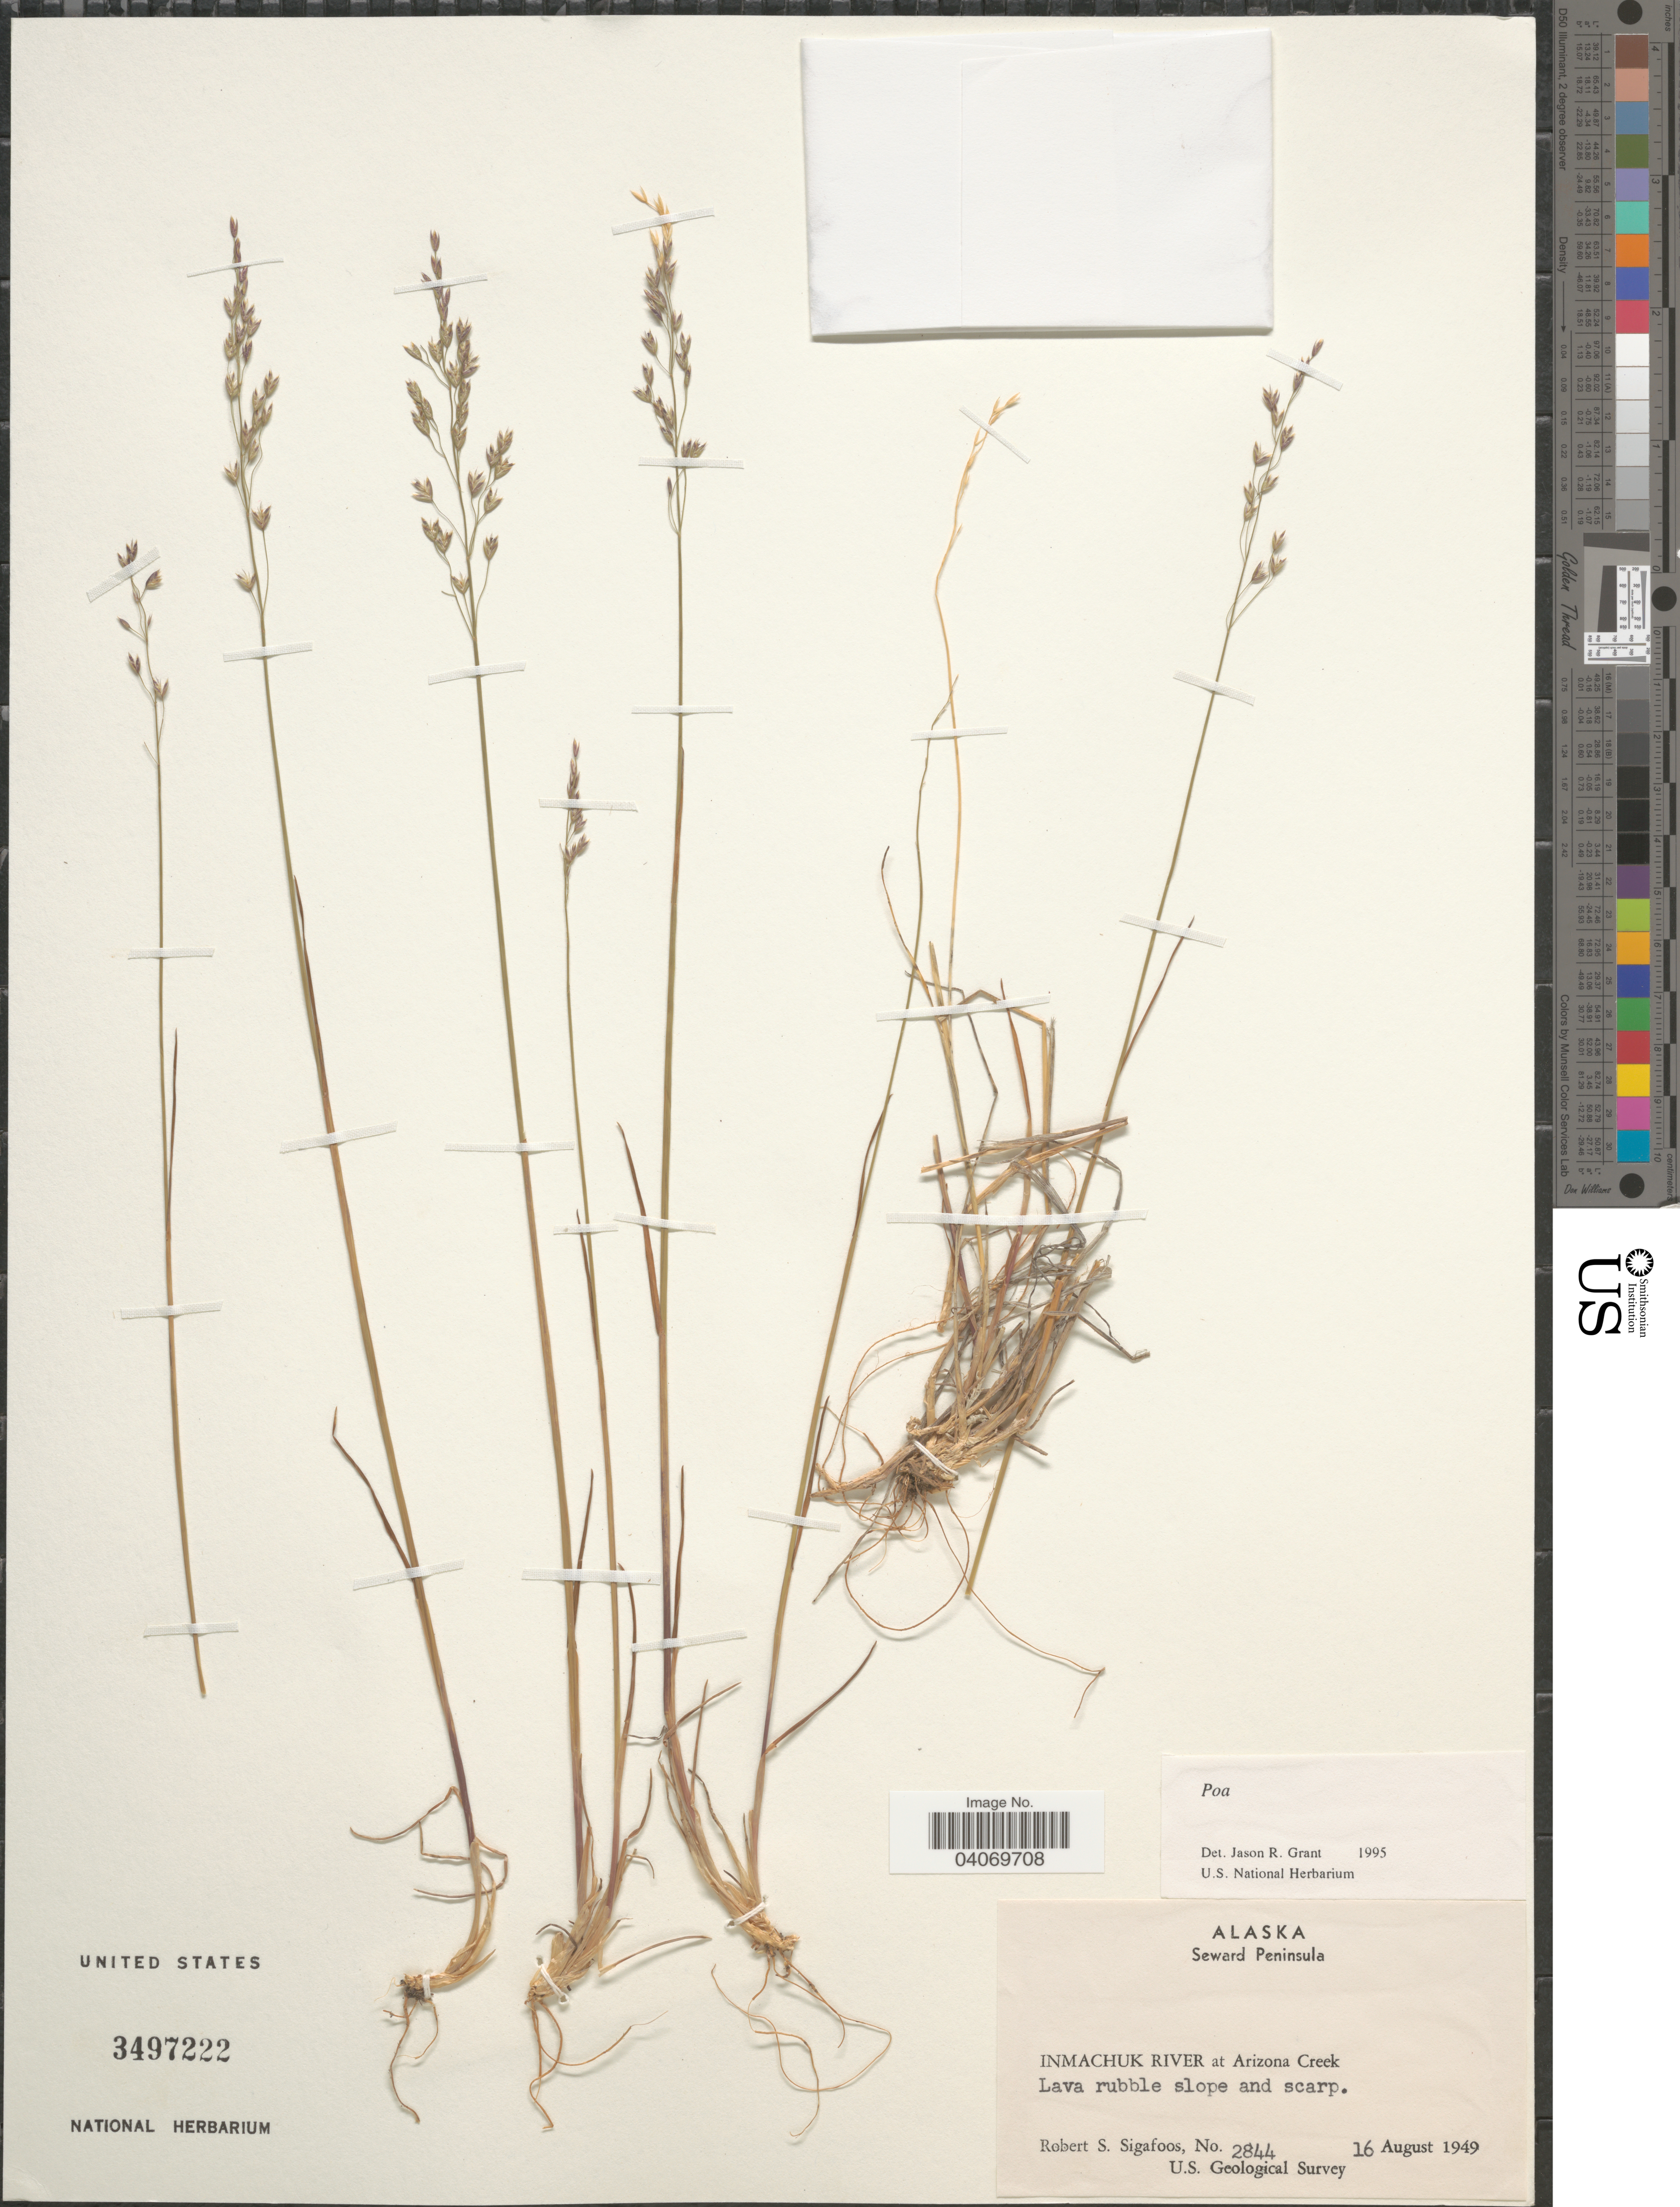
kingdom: Plantae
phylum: Tracheophyta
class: Liliopsida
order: Poales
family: Poaceae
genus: Poa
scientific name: Poa sp.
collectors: R. Sigafoos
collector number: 2844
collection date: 1949-08-16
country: United States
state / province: Alaska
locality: Seward Peninsula. Inmachuk River at Arizona Creek. U.S. Geological Survey.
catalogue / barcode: US 3497222